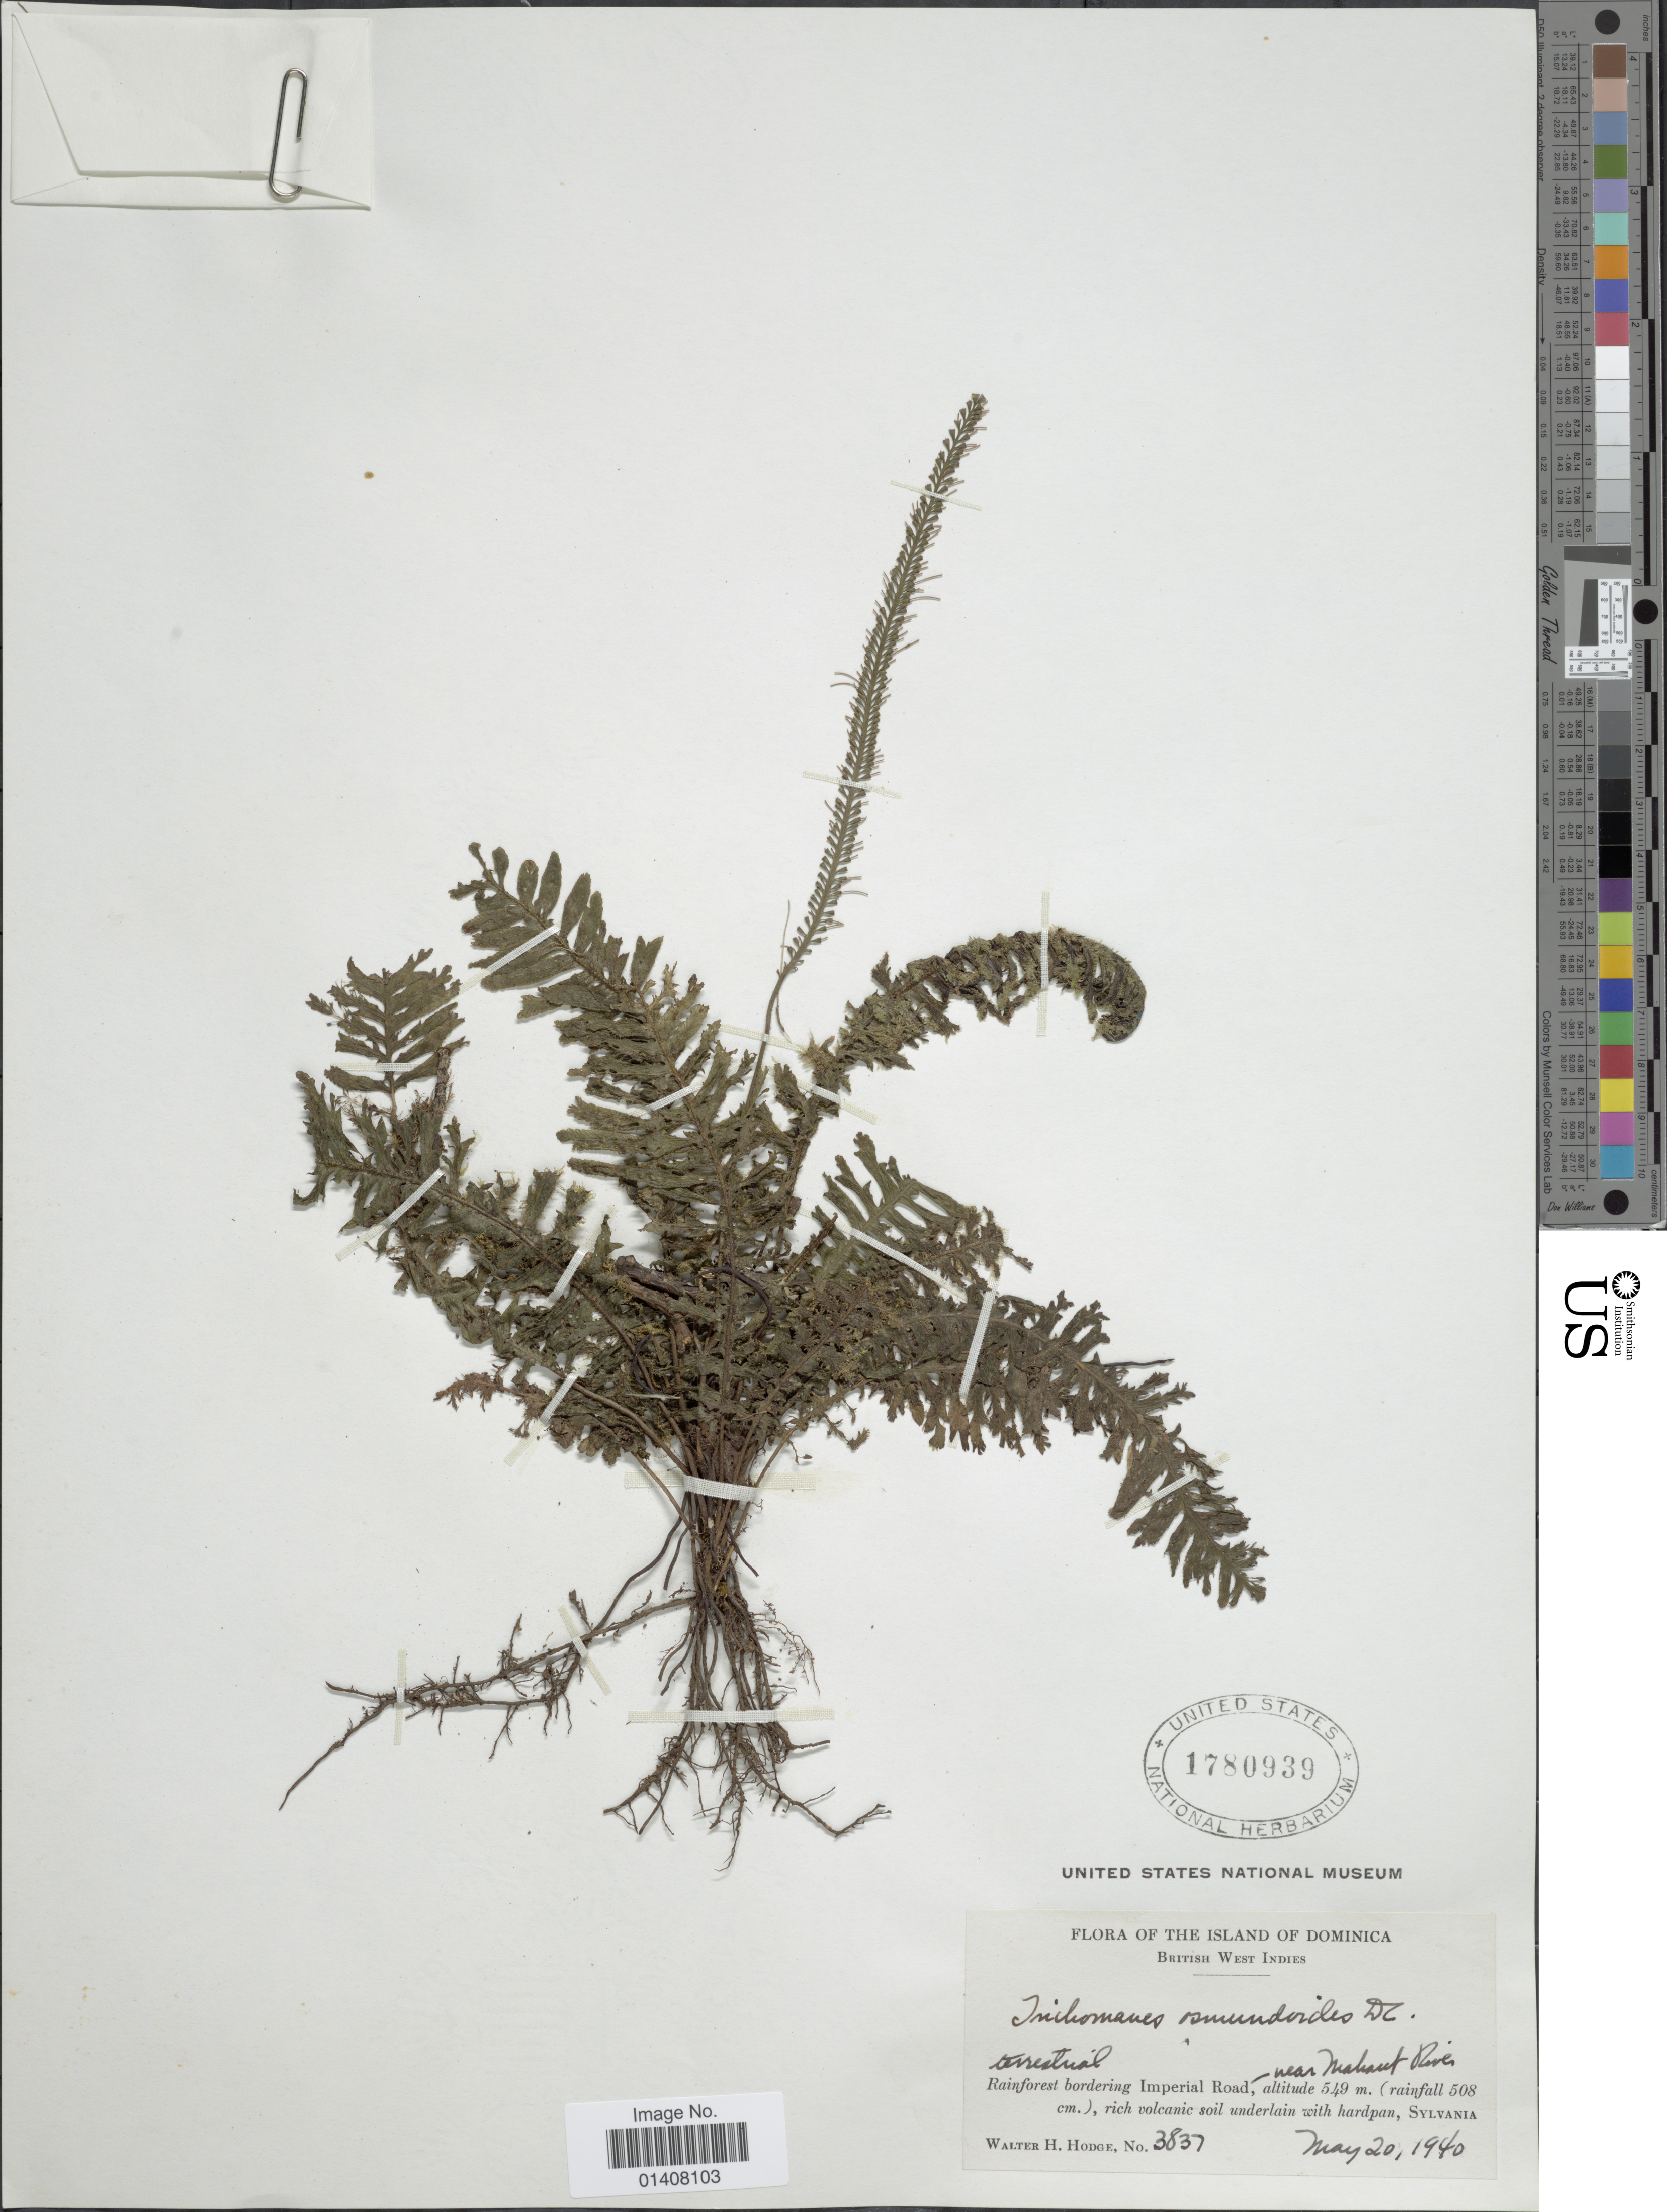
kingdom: Plantae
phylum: Tracheophyta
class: Polypodiopsida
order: Hymenophyllales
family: Hymenophyllaceae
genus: Trichomanes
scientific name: Trichomanes osmundoides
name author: DC. ex Poir.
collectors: W. Hodge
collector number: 3837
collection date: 1940-05-20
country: Dominica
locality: Island of Dominica, British West Indies, rainforest bordering Imperial Road, near Mahaut river, rich volcanic soil underlain with hardpan, Sylvania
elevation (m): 549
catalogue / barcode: US 1780939